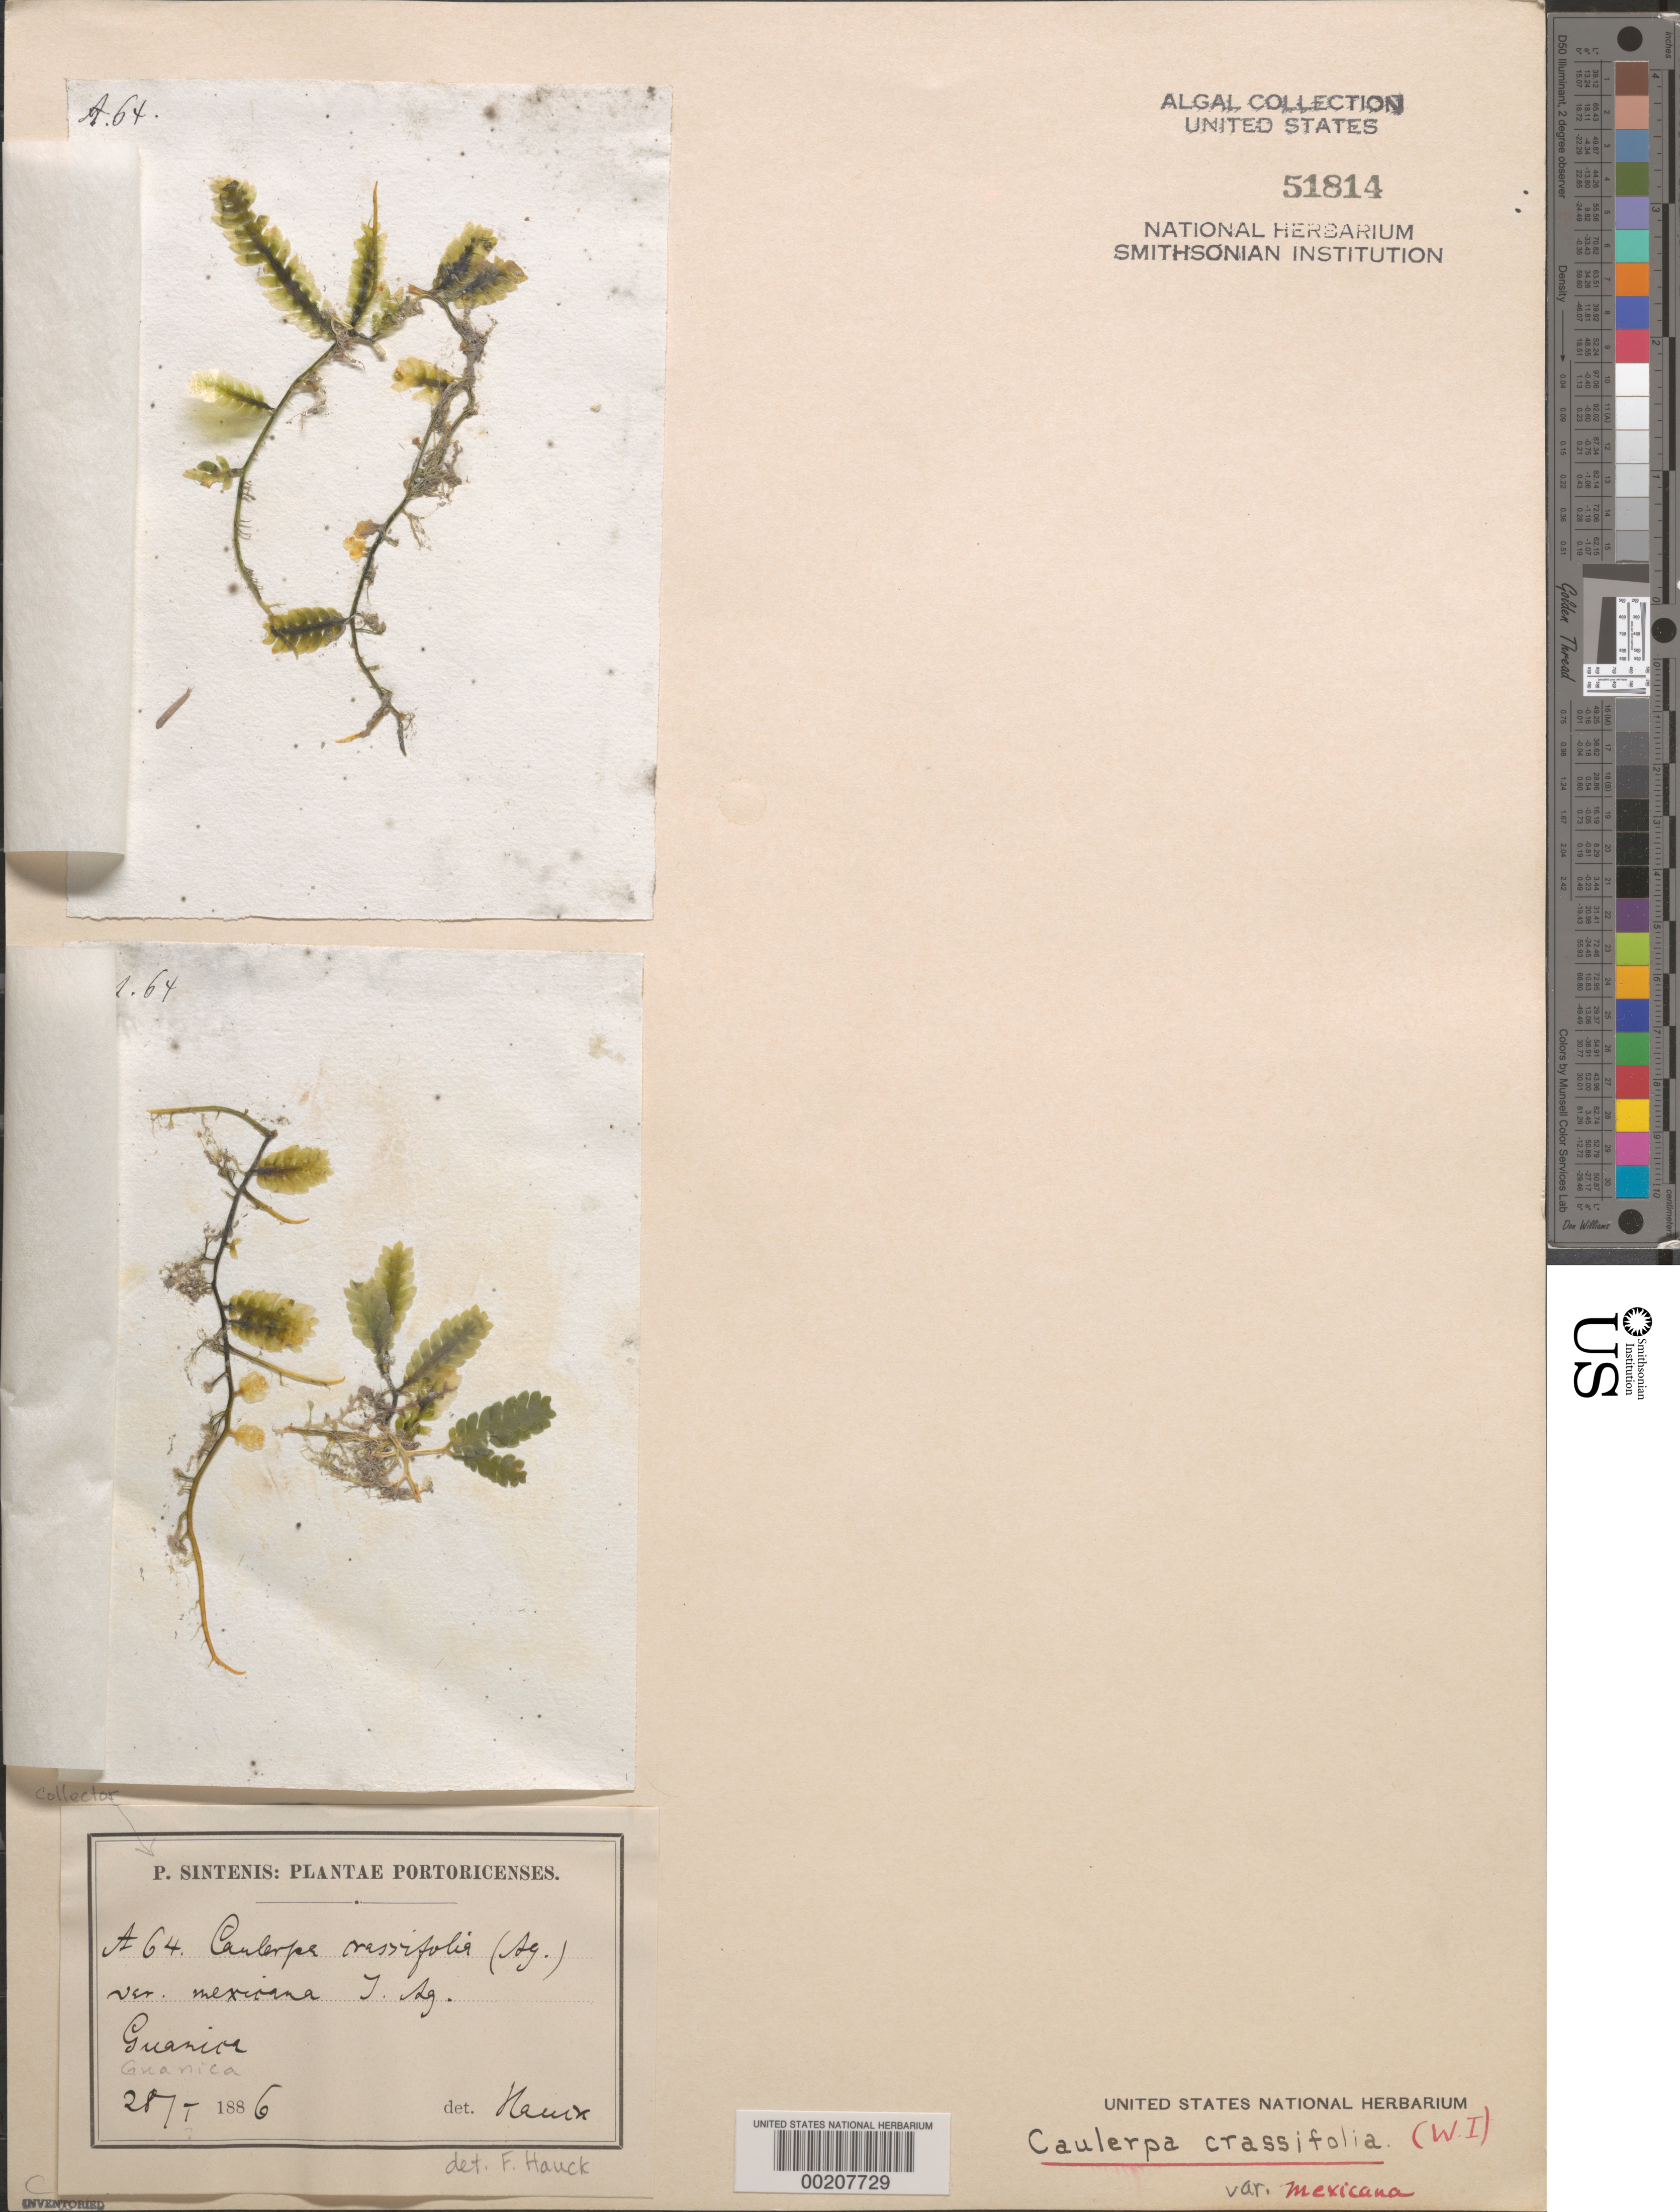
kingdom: Plantae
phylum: Chlorophyta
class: Ulvophyceae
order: Cladophorales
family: Cladophoraceae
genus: Cladophora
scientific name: Cladophora glomerata var. crassior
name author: (C. Agardh) C. Hoek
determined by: Algae name updating Project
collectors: P. Sintenis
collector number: A64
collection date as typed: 28 Jan 1886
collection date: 1886-01-28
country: Puerto Rico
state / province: Guanica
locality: Guanica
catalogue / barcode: US 51814